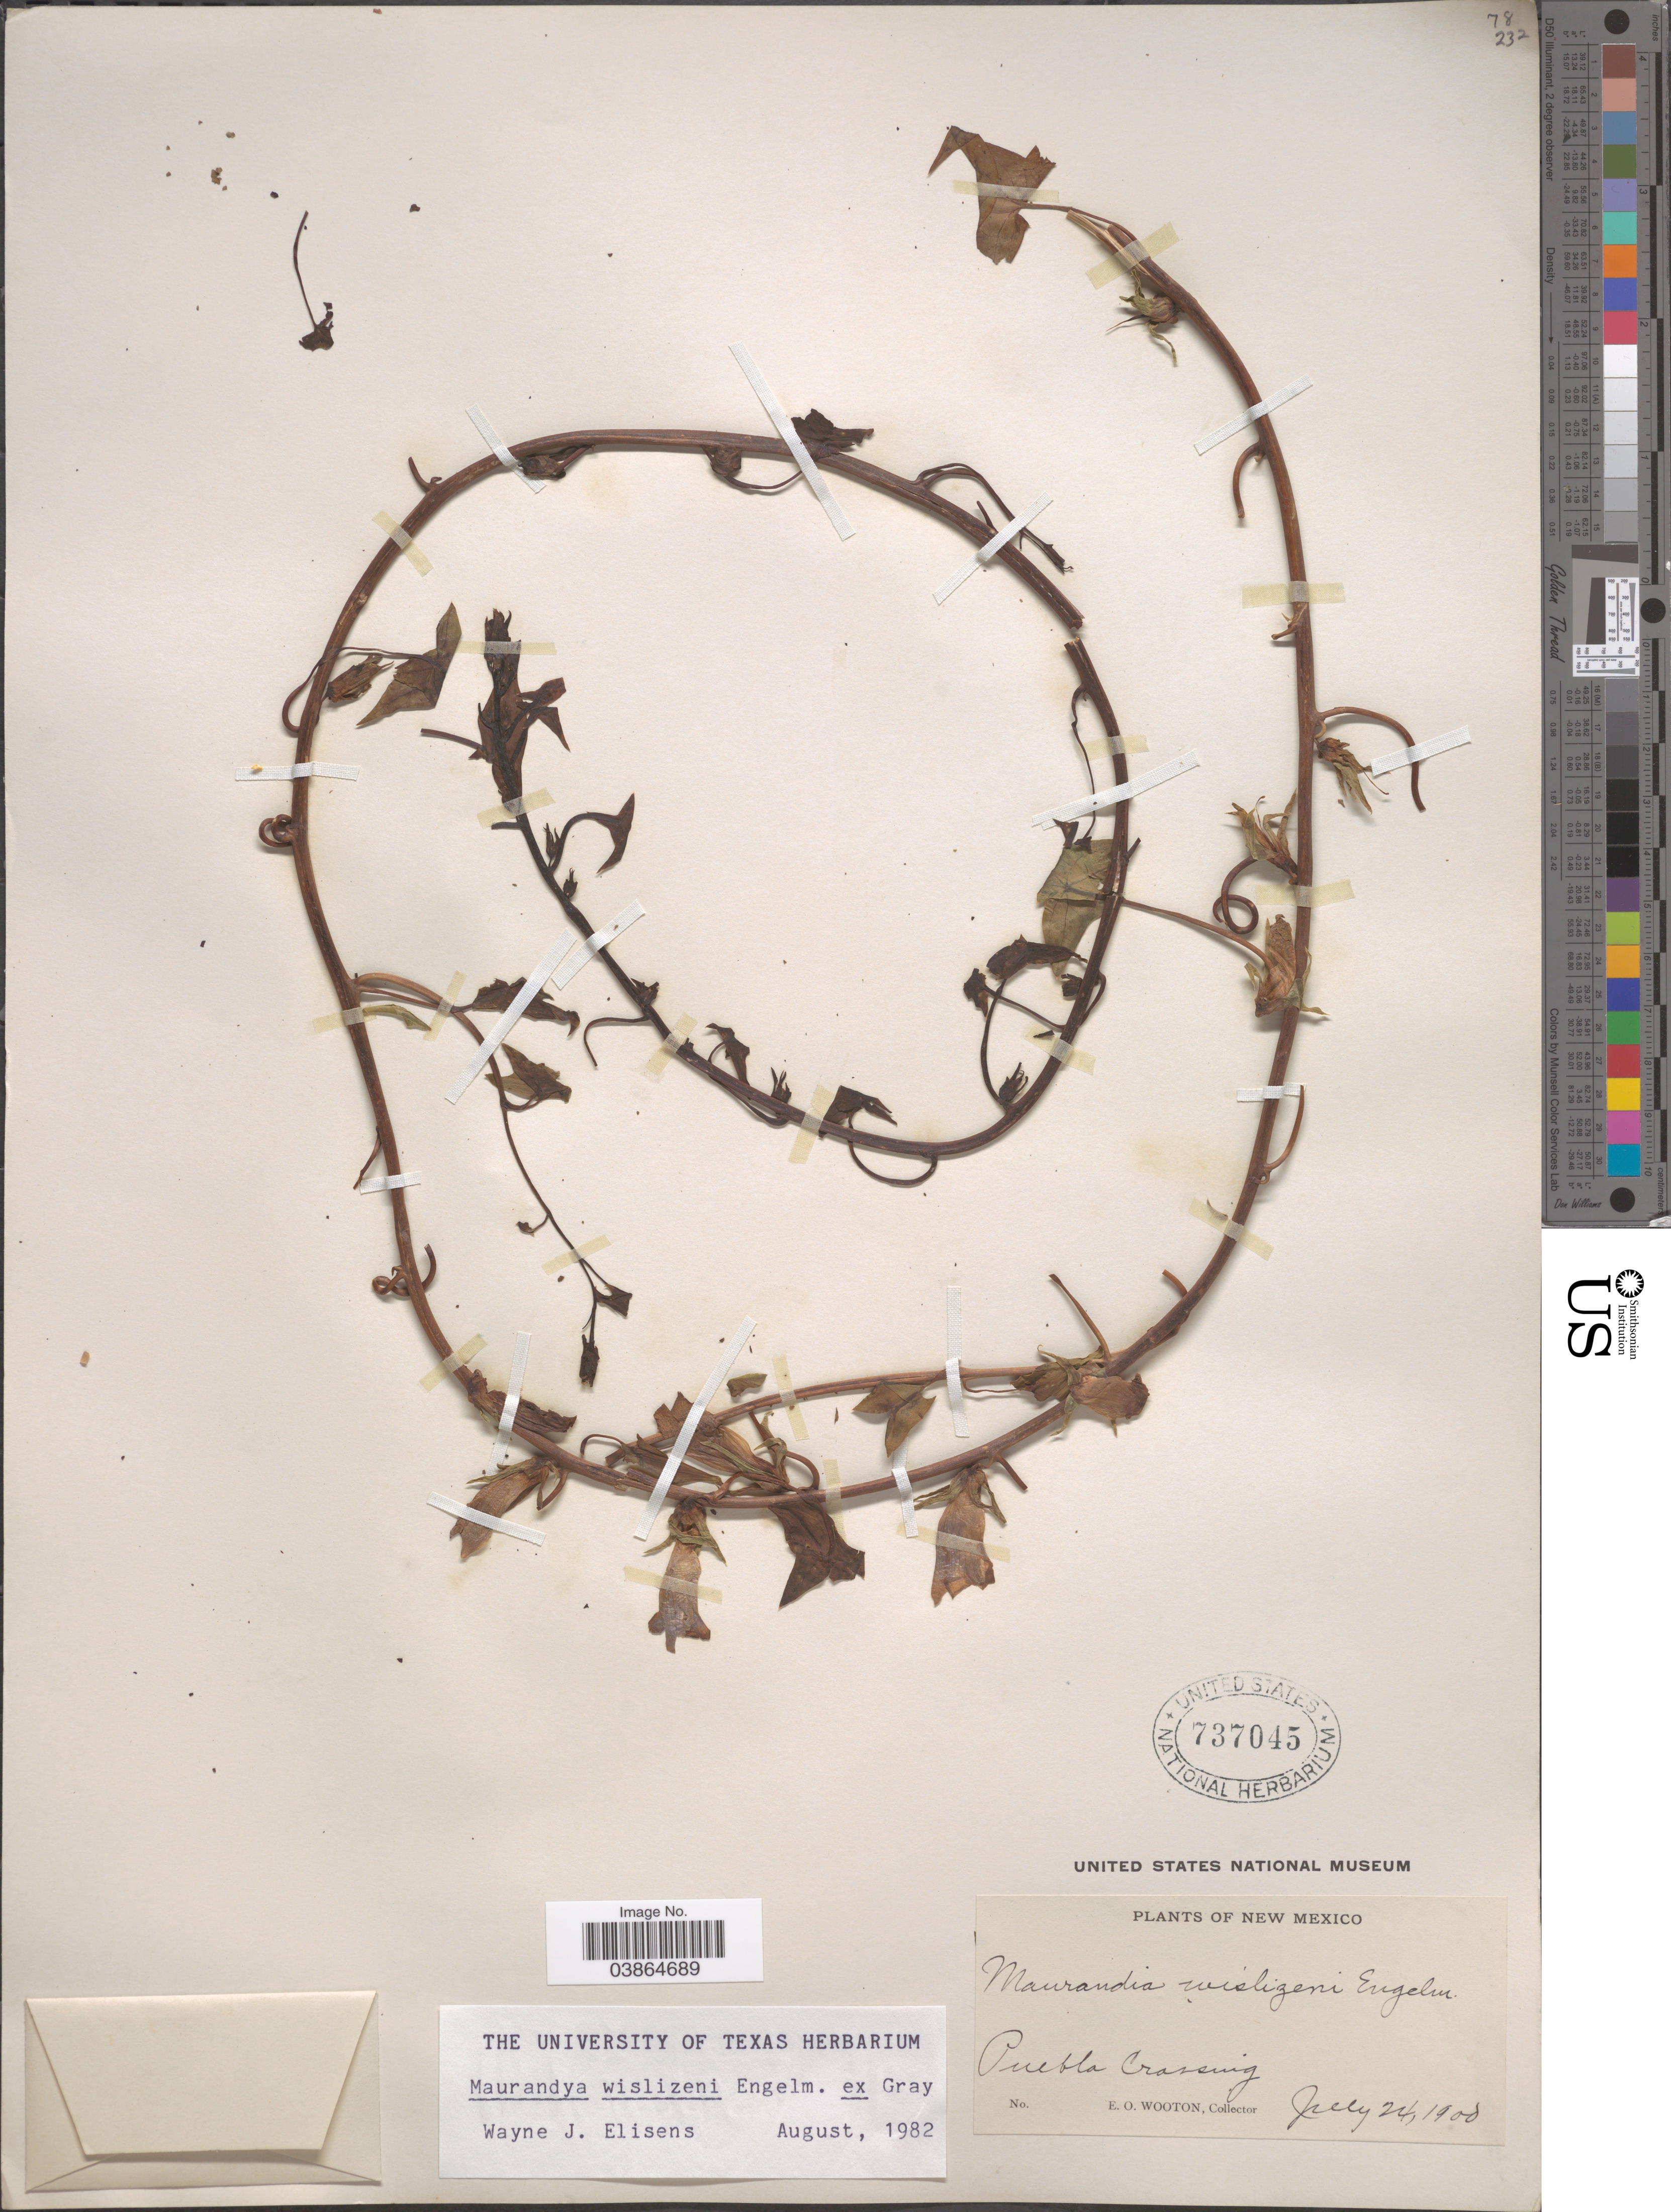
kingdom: Plantae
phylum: Tracheophyta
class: Magnoliopsida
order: Lamiales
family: Plantaginaceae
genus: Maurandya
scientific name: Maurandya wislizeni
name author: Engelm. ex A. Gray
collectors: E. O. Wooton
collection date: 1900-07-24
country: United States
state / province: New Mexico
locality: Puebla Crossing.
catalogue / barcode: US 737045